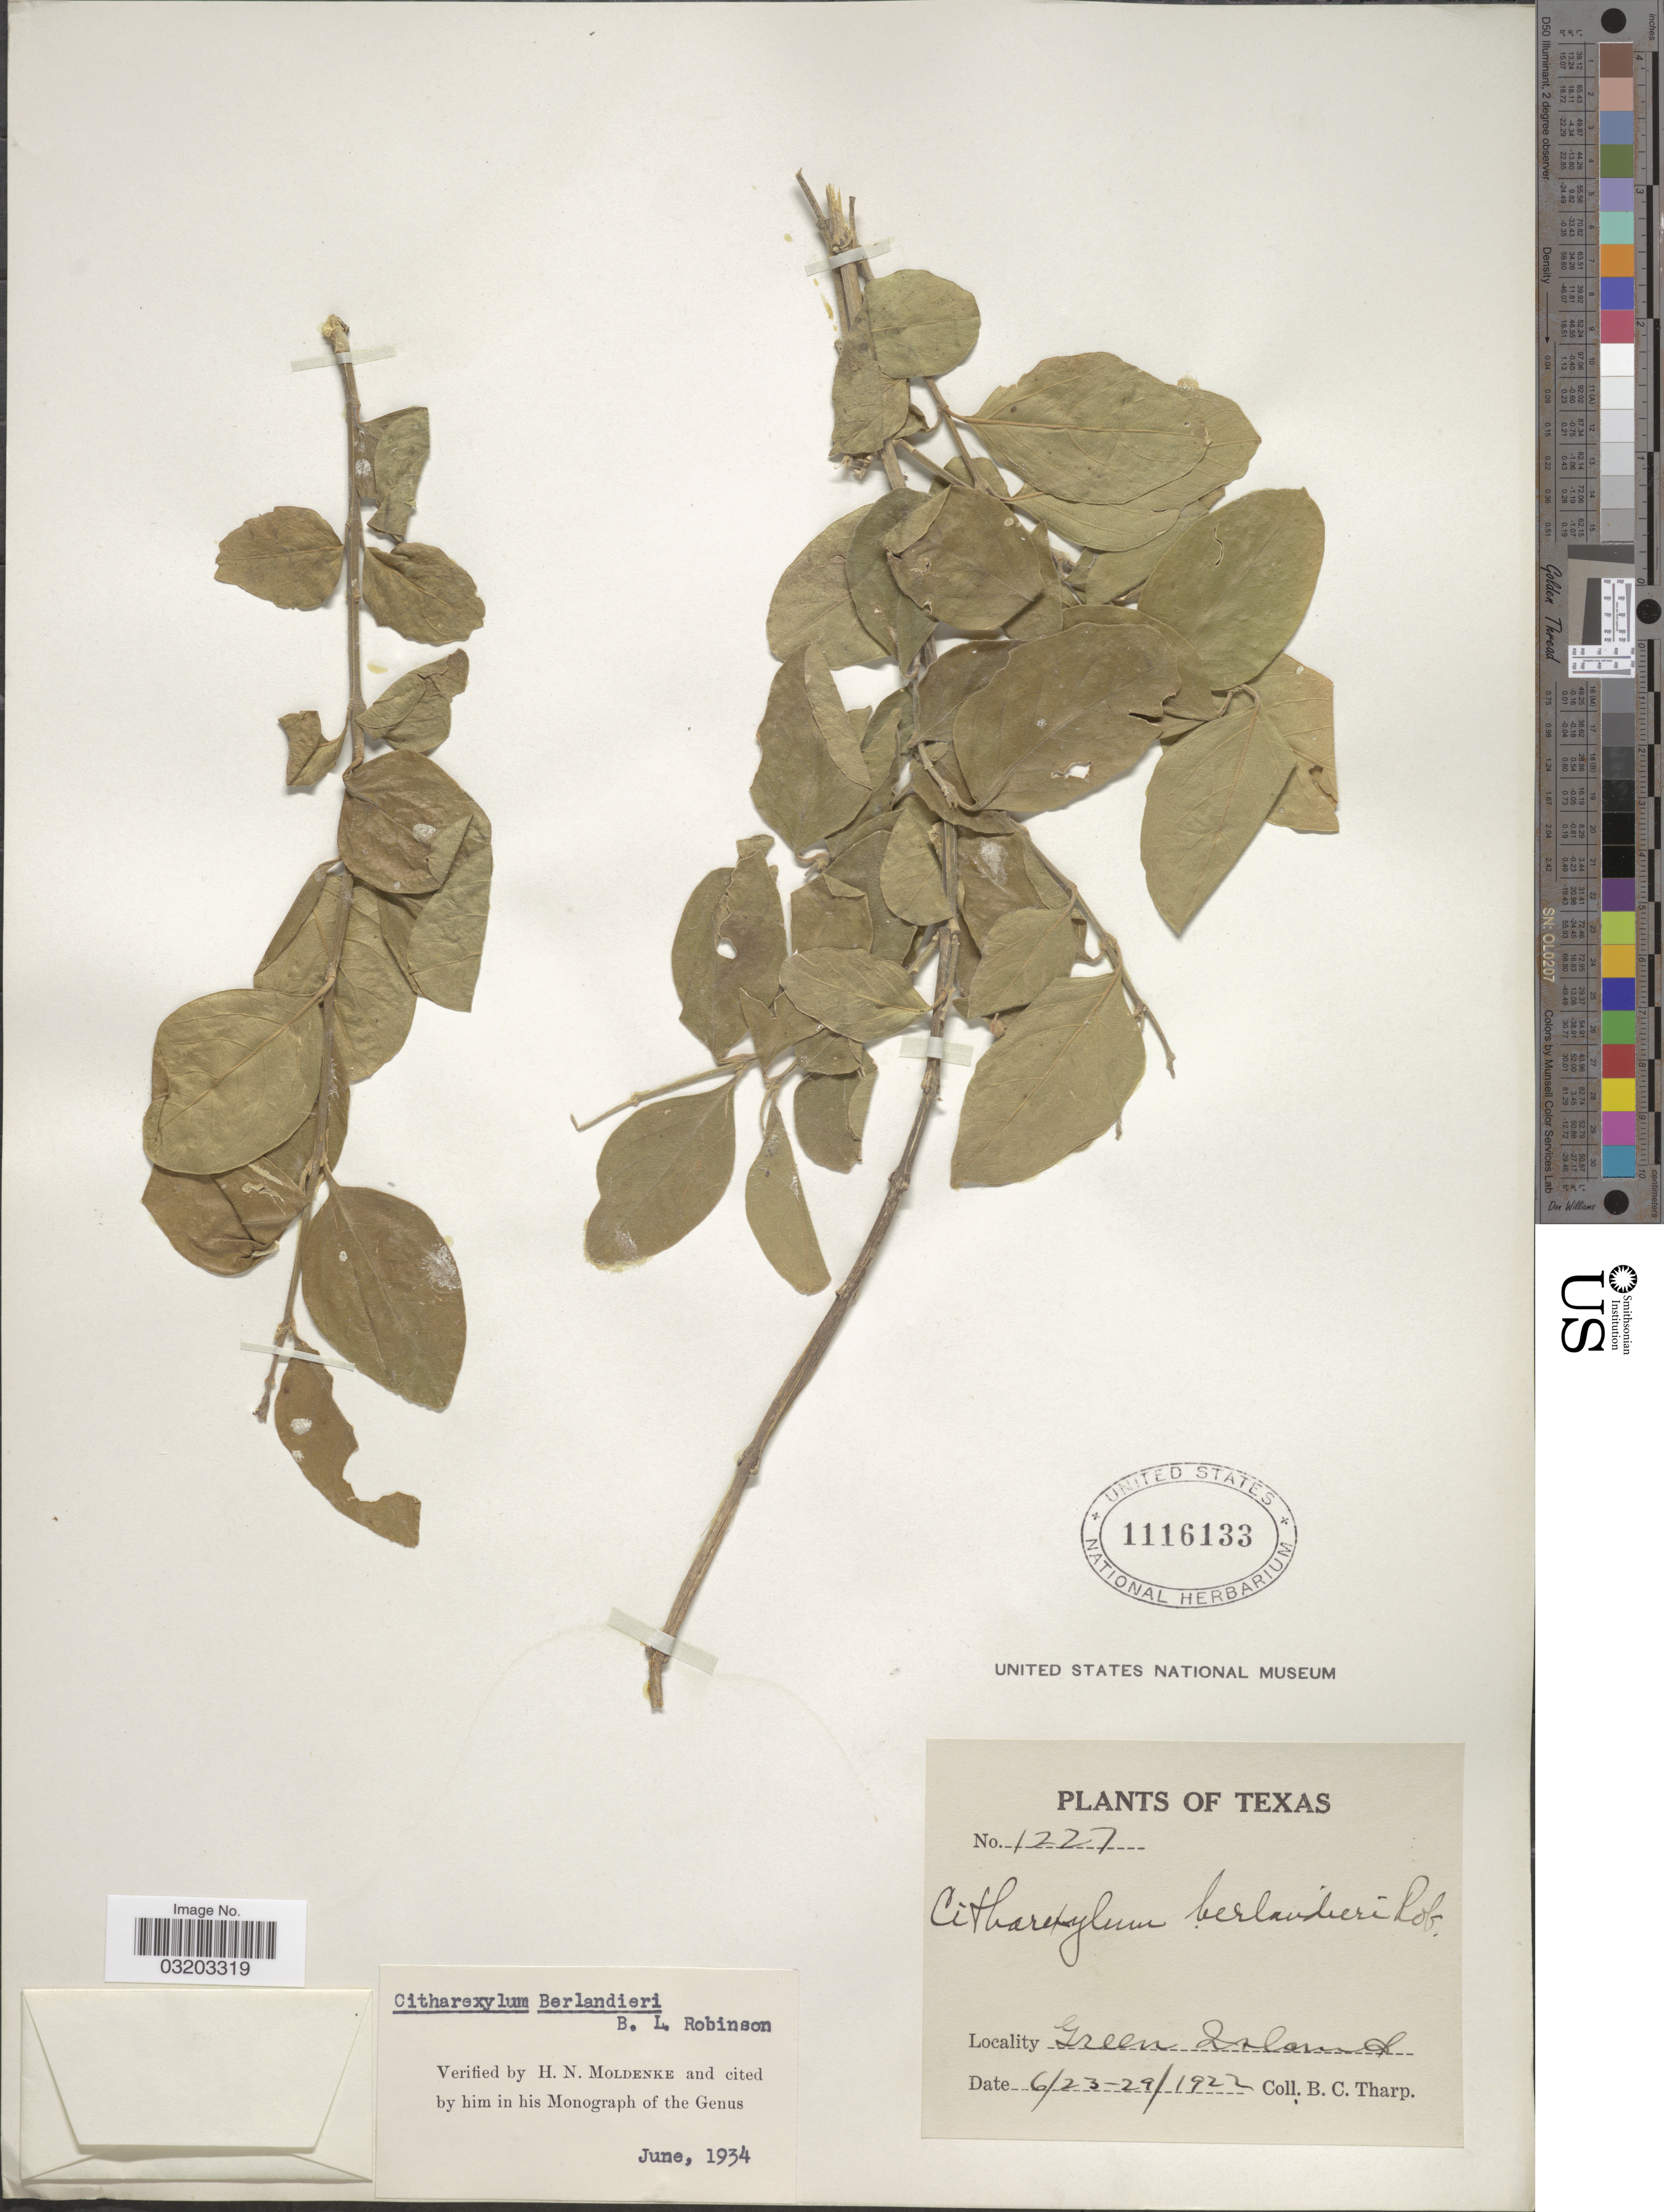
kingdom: Plantae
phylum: Tracheophyta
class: Magnoliopsida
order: Lamiales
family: Verbenaceae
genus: Citharexylum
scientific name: Citharexylum berlandieri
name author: B.L. Rob.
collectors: B. C. Tharp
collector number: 1227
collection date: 1922-06-23/1922-06-29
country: United States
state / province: Texas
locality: Green Island.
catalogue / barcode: US 1116133